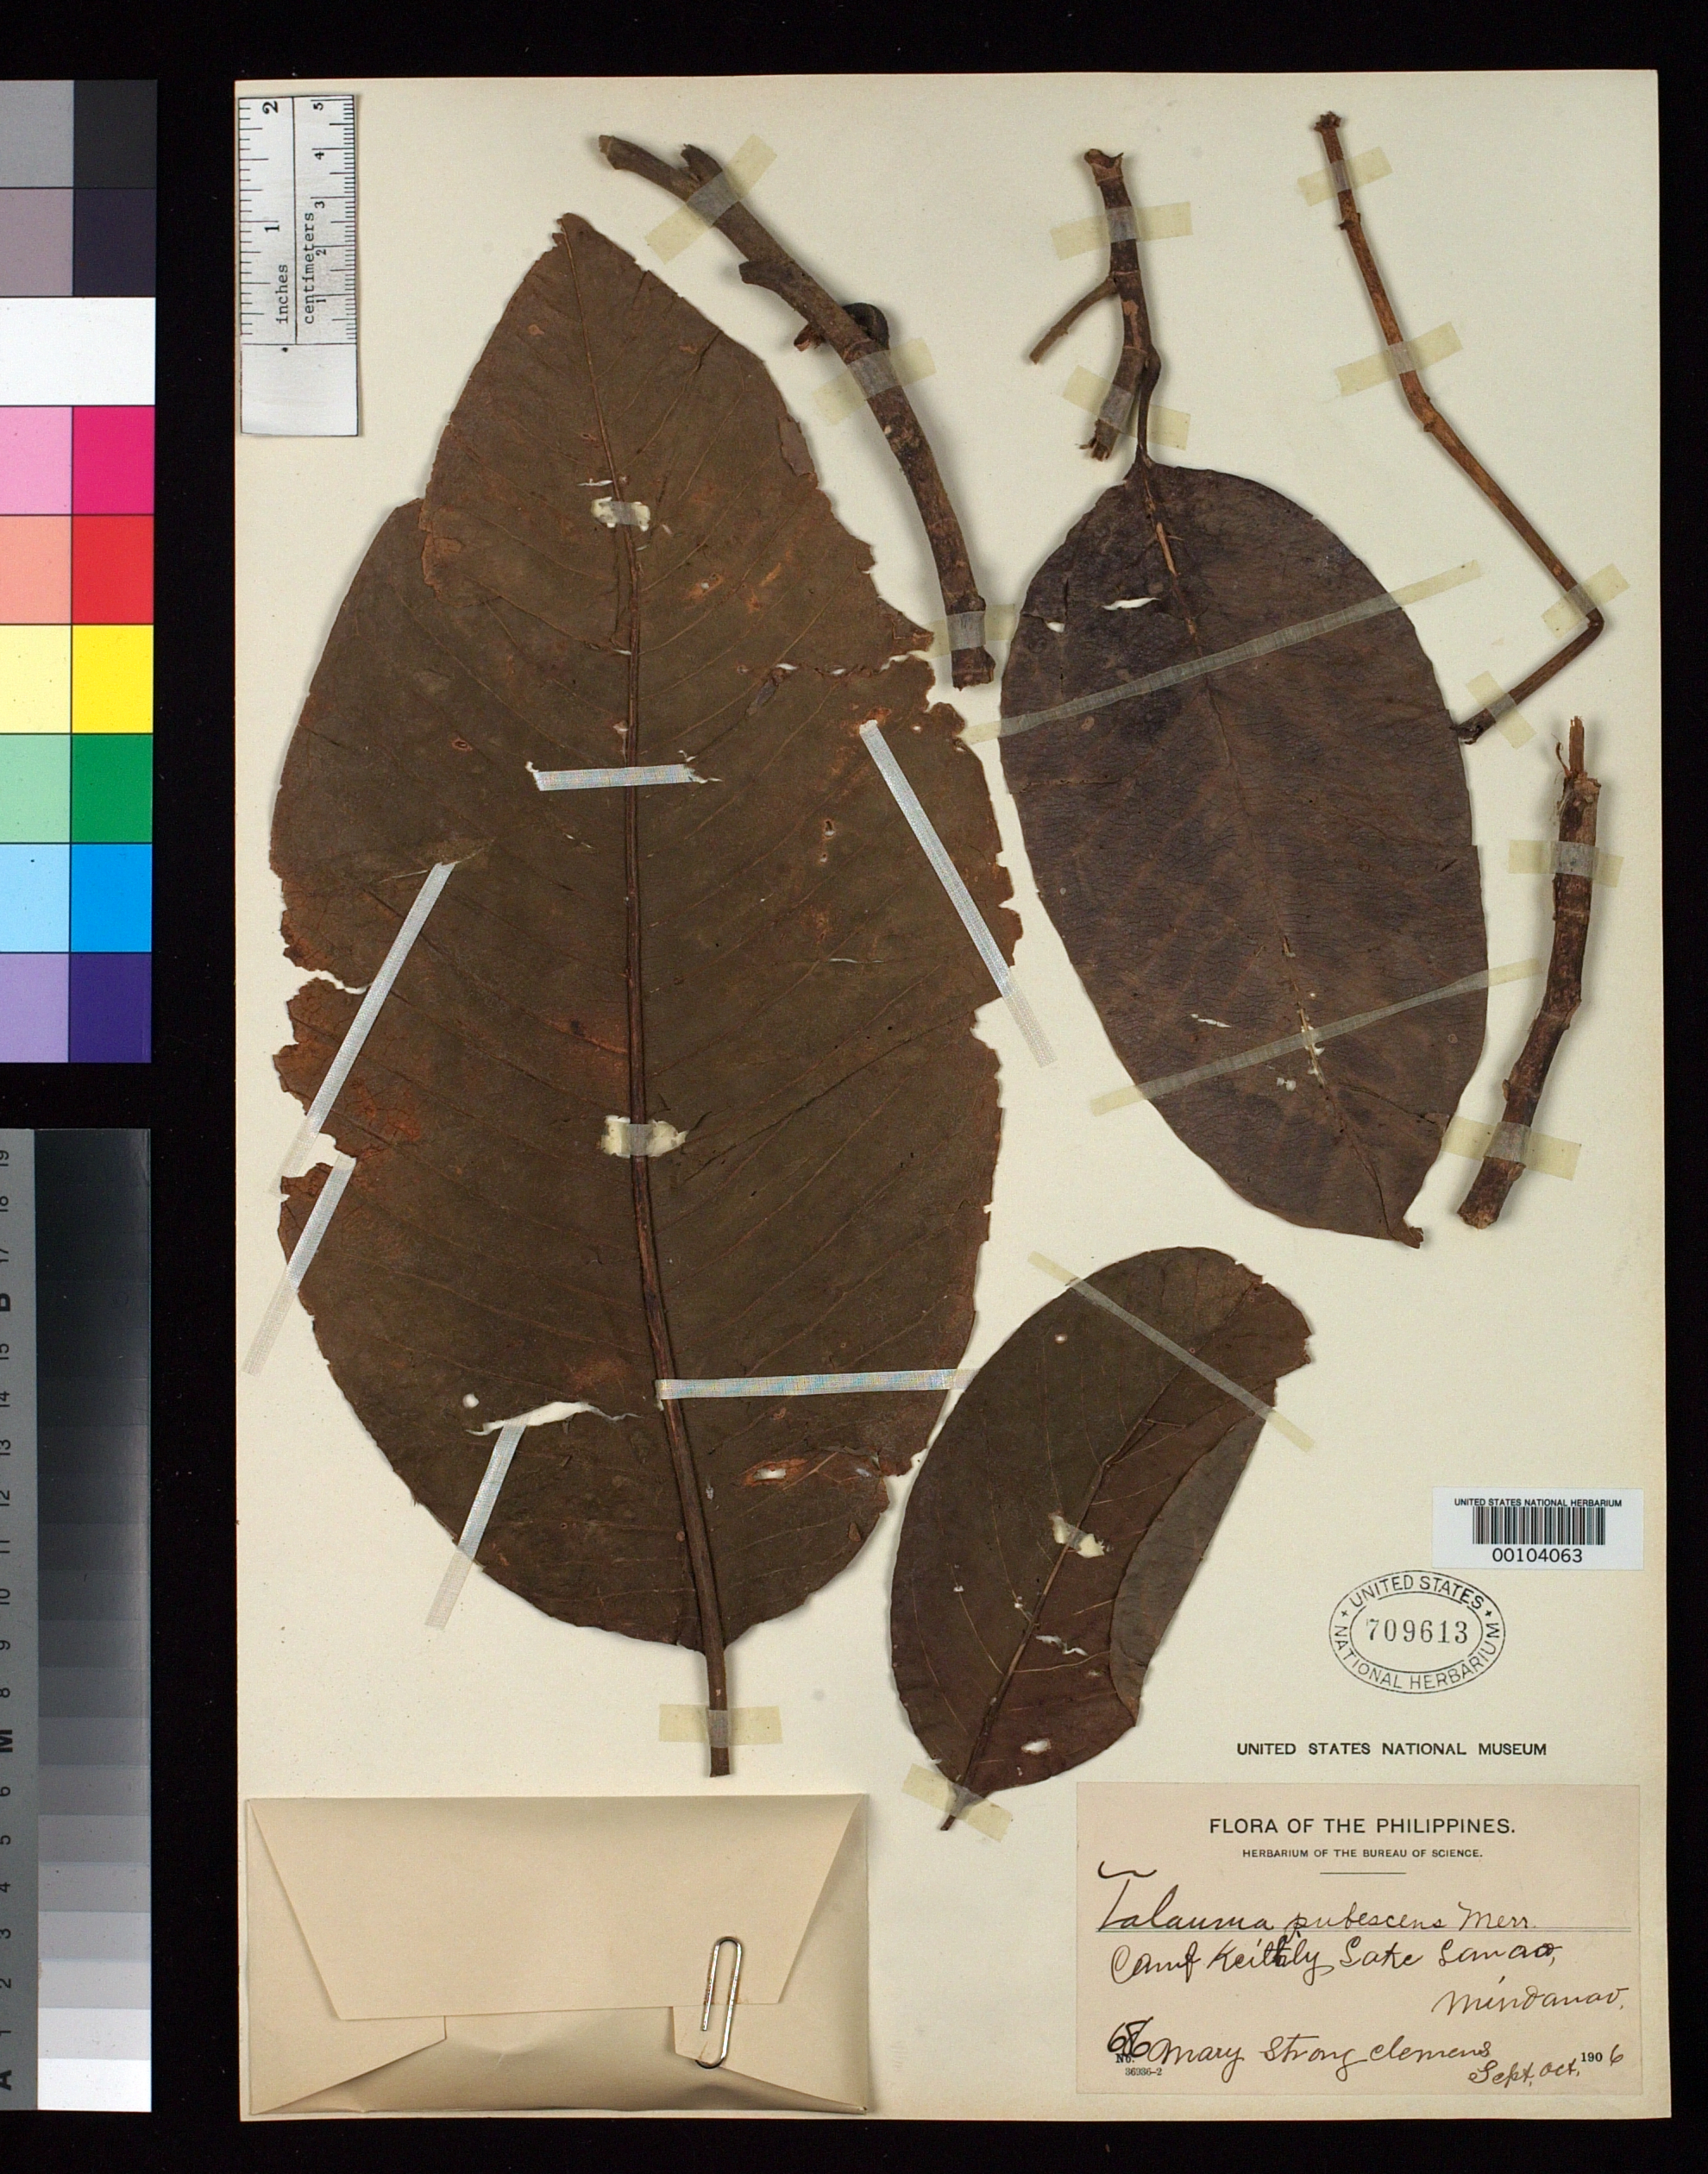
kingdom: Plantae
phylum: Tracheophyta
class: Magnoliopsida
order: Magnoliales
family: Magnoliaceae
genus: Talauma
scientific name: Talauma pubescens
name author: Merr.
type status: Isosyntype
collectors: M. S. Clemens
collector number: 686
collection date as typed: Sep 1906 to -- Oct 1906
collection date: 1906-09/1906-10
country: Philippines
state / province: Muslim Mindanao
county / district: Lanao del Sur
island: Mindanao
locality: Camp Keithley, Lake Lanao.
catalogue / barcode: US 709613